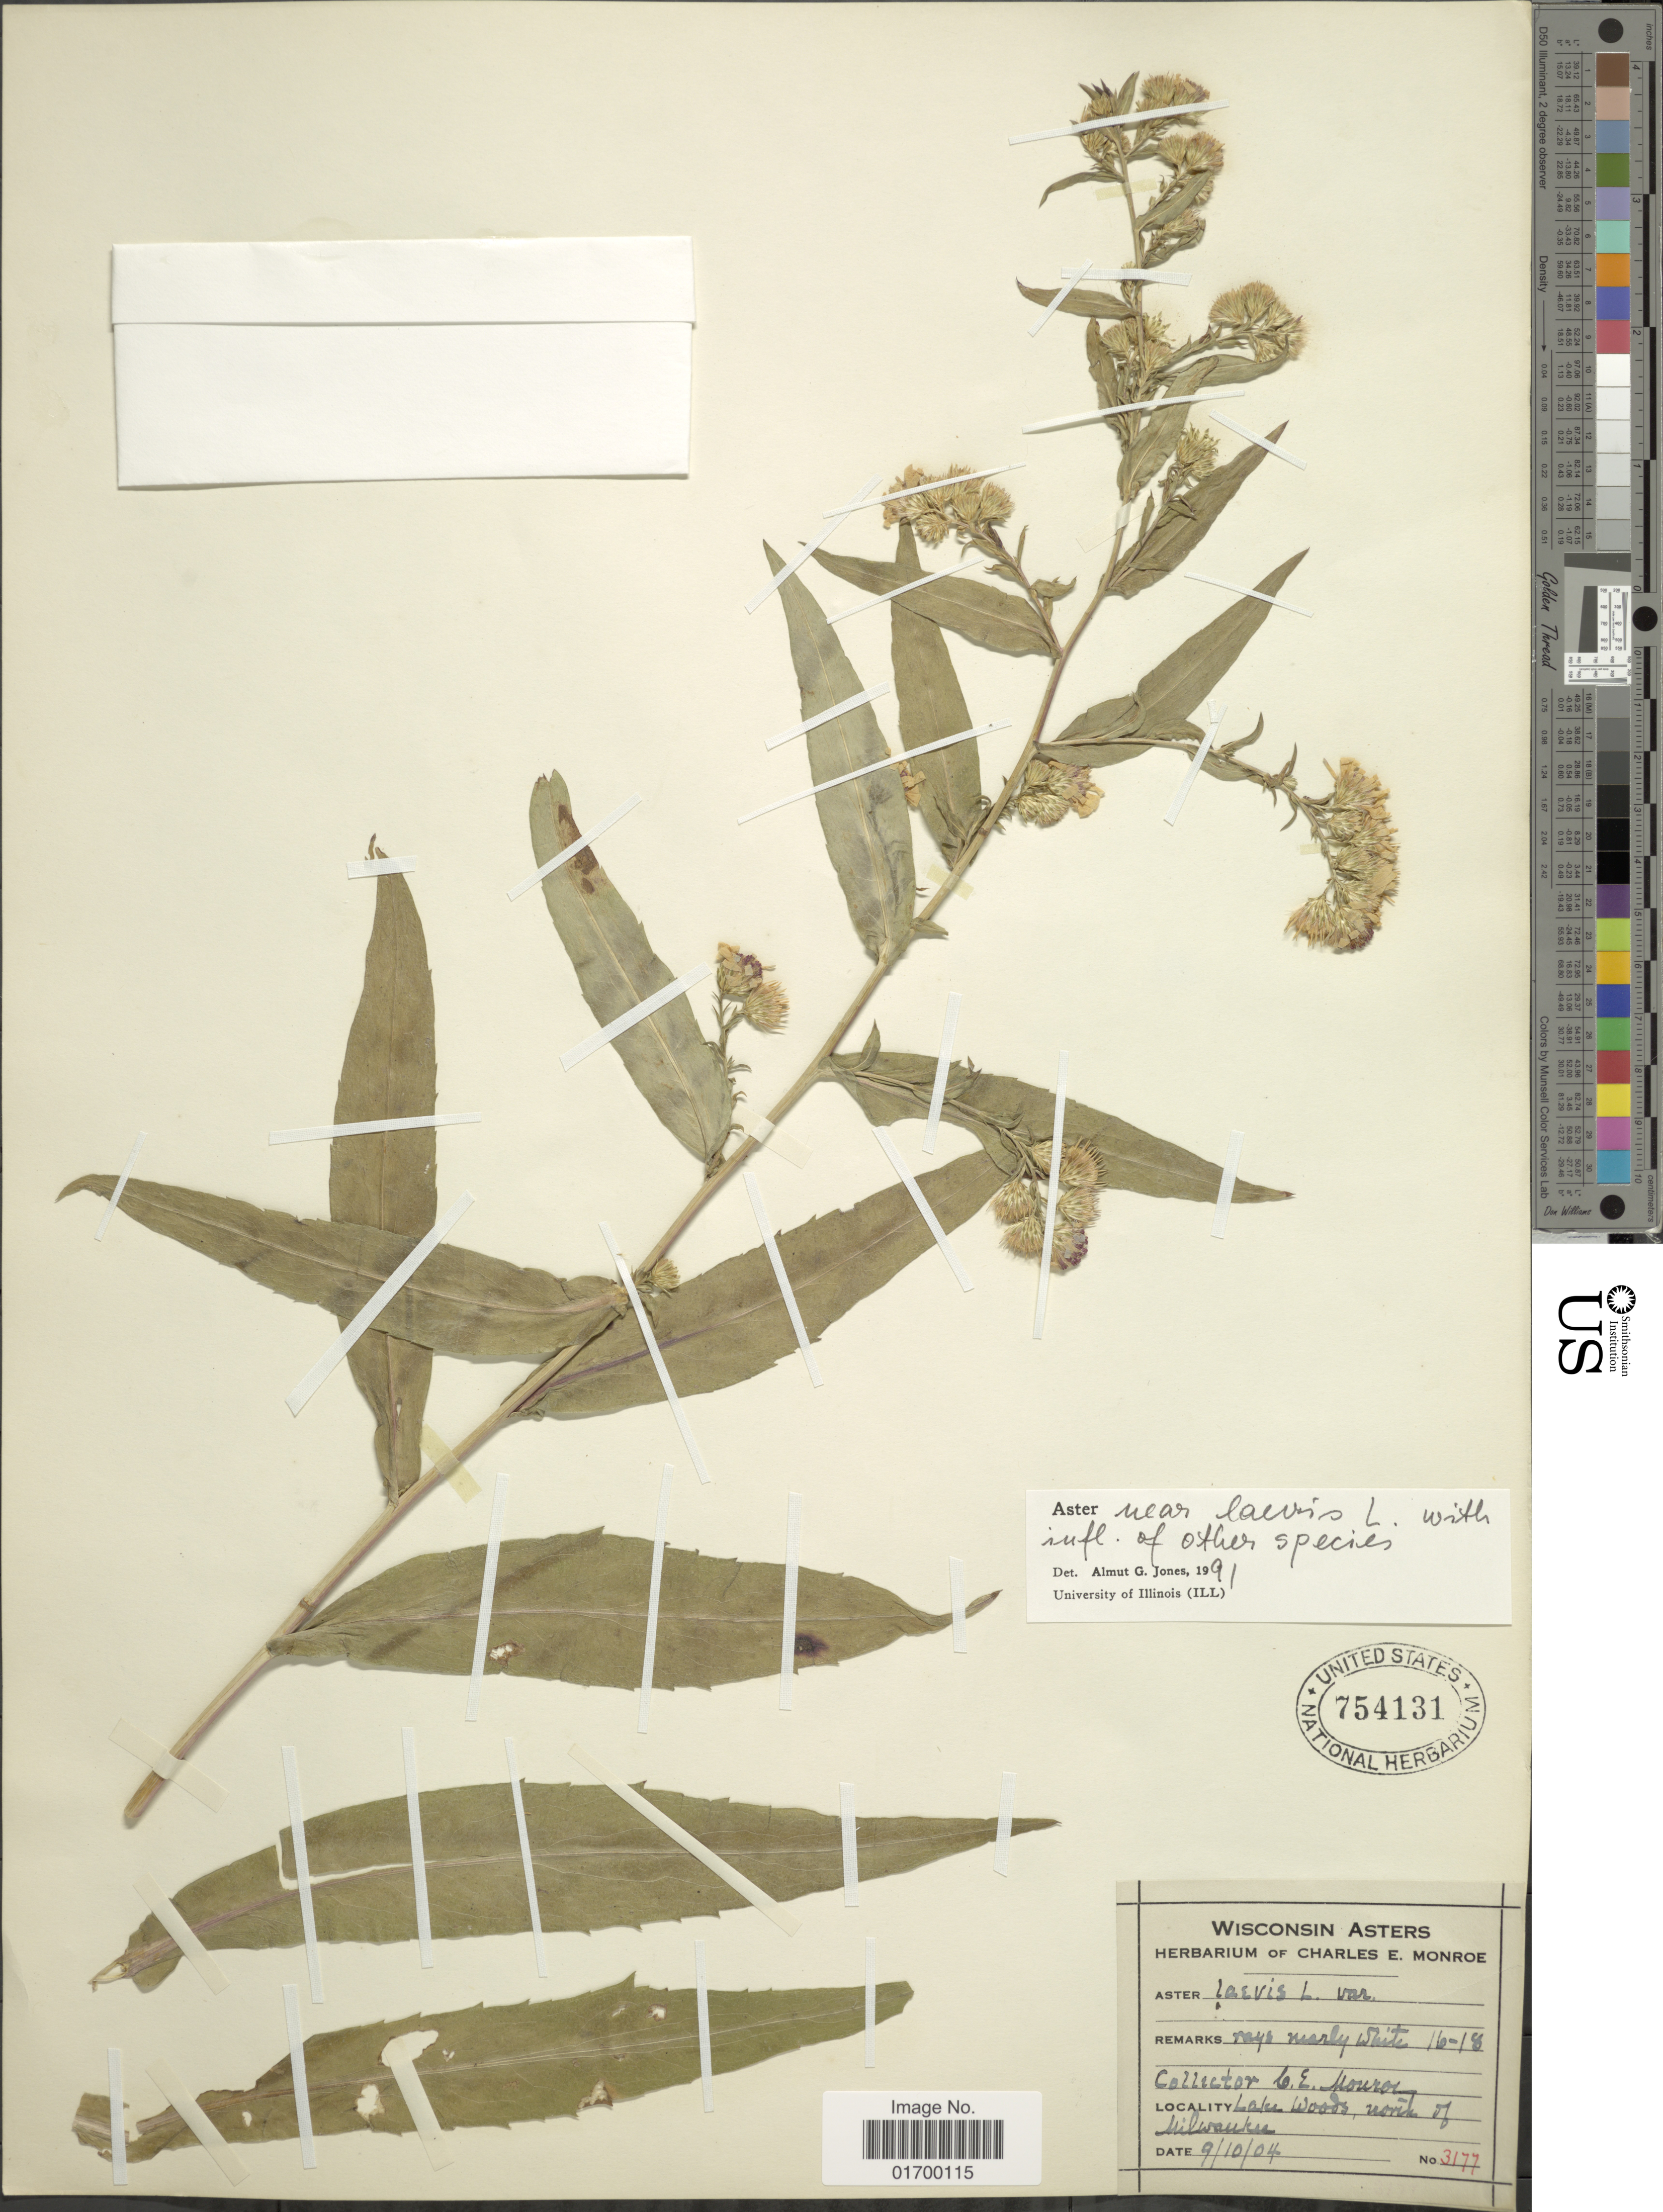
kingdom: Plantae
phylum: Tracheophyta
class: Magnoliopsida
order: Asterales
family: Asteraceae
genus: Symphyotrichum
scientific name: Symphyotrichum laeve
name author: (L.) Á. Löve & D. Löve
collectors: C. Monroe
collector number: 3177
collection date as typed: Transcribed d/m/y: 10/9/4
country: United States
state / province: Wisconsin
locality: Lake Woods, North of Milwaukee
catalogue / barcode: US 754131